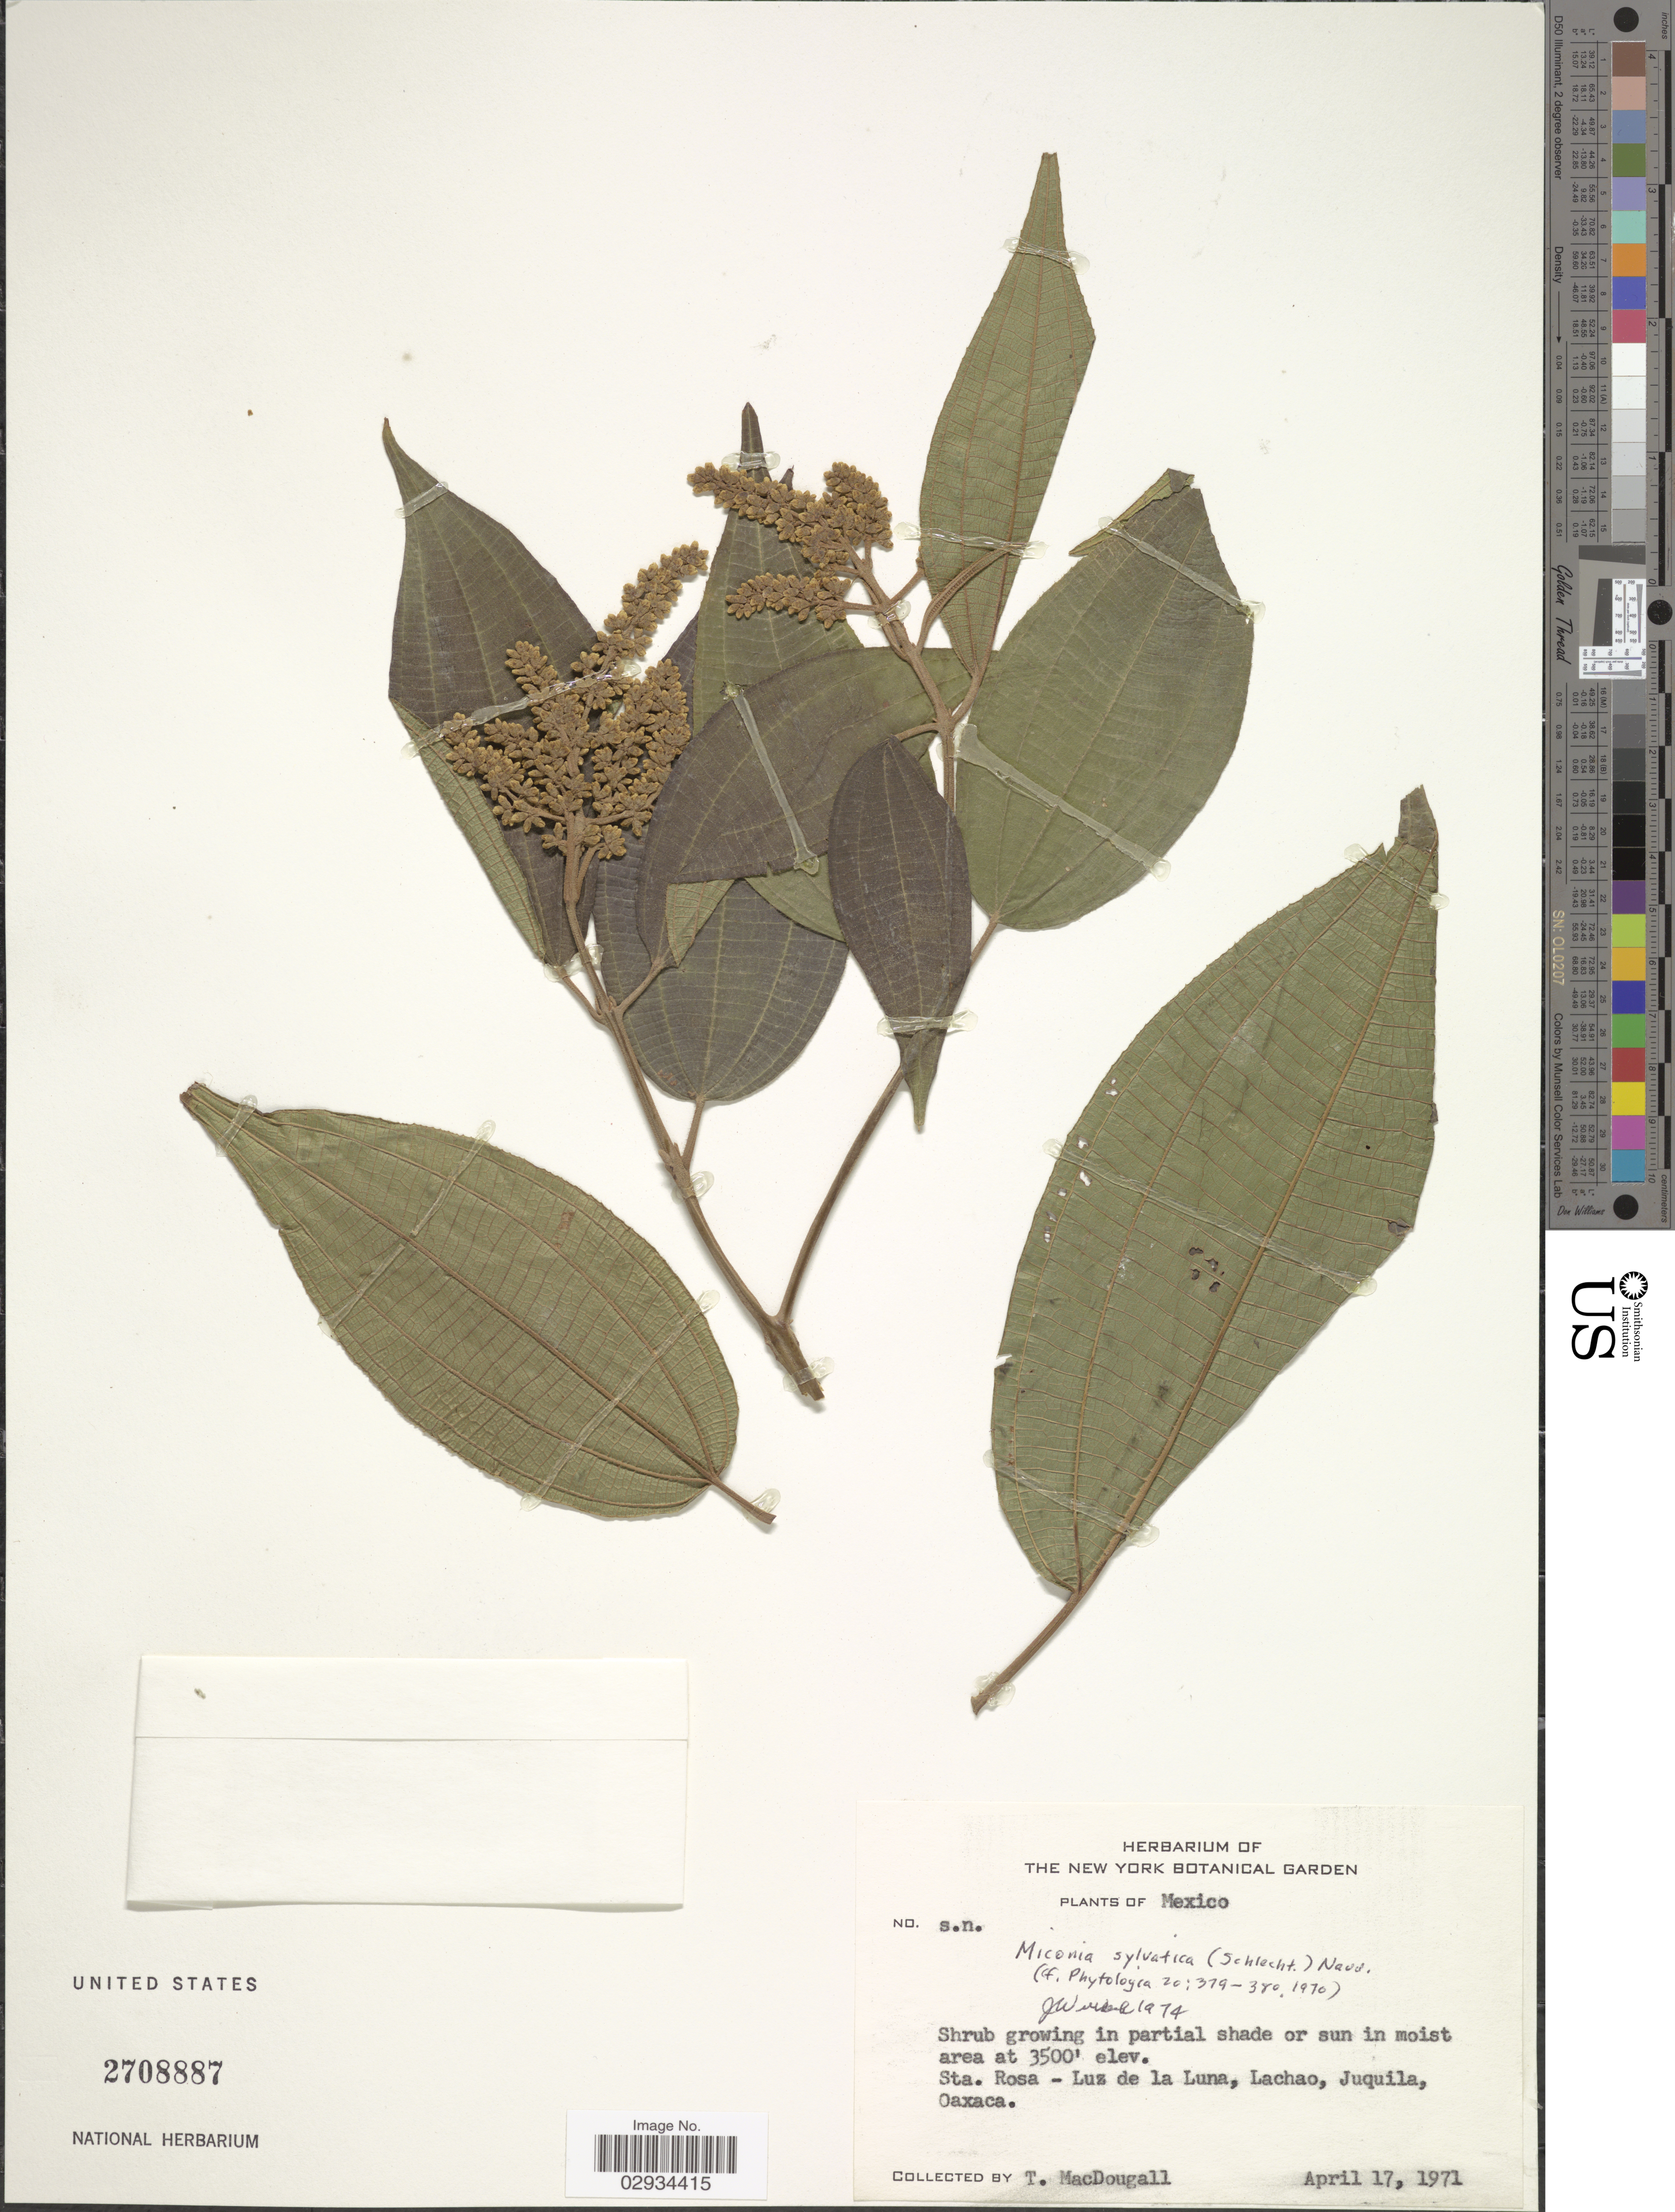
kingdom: Plantae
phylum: Tracheophyta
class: Magnoliopsida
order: Myrtales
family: Melastomataceae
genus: Miconia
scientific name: Miconia sylvatica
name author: (Schltdl.) Naudin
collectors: T. B. MacDougall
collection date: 1971-04-17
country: Mexico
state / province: Oaxaca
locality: Sta. Rosa - Luz de la Luna, Lachao, Juquila.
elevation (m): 1067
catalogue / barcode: US 2708887